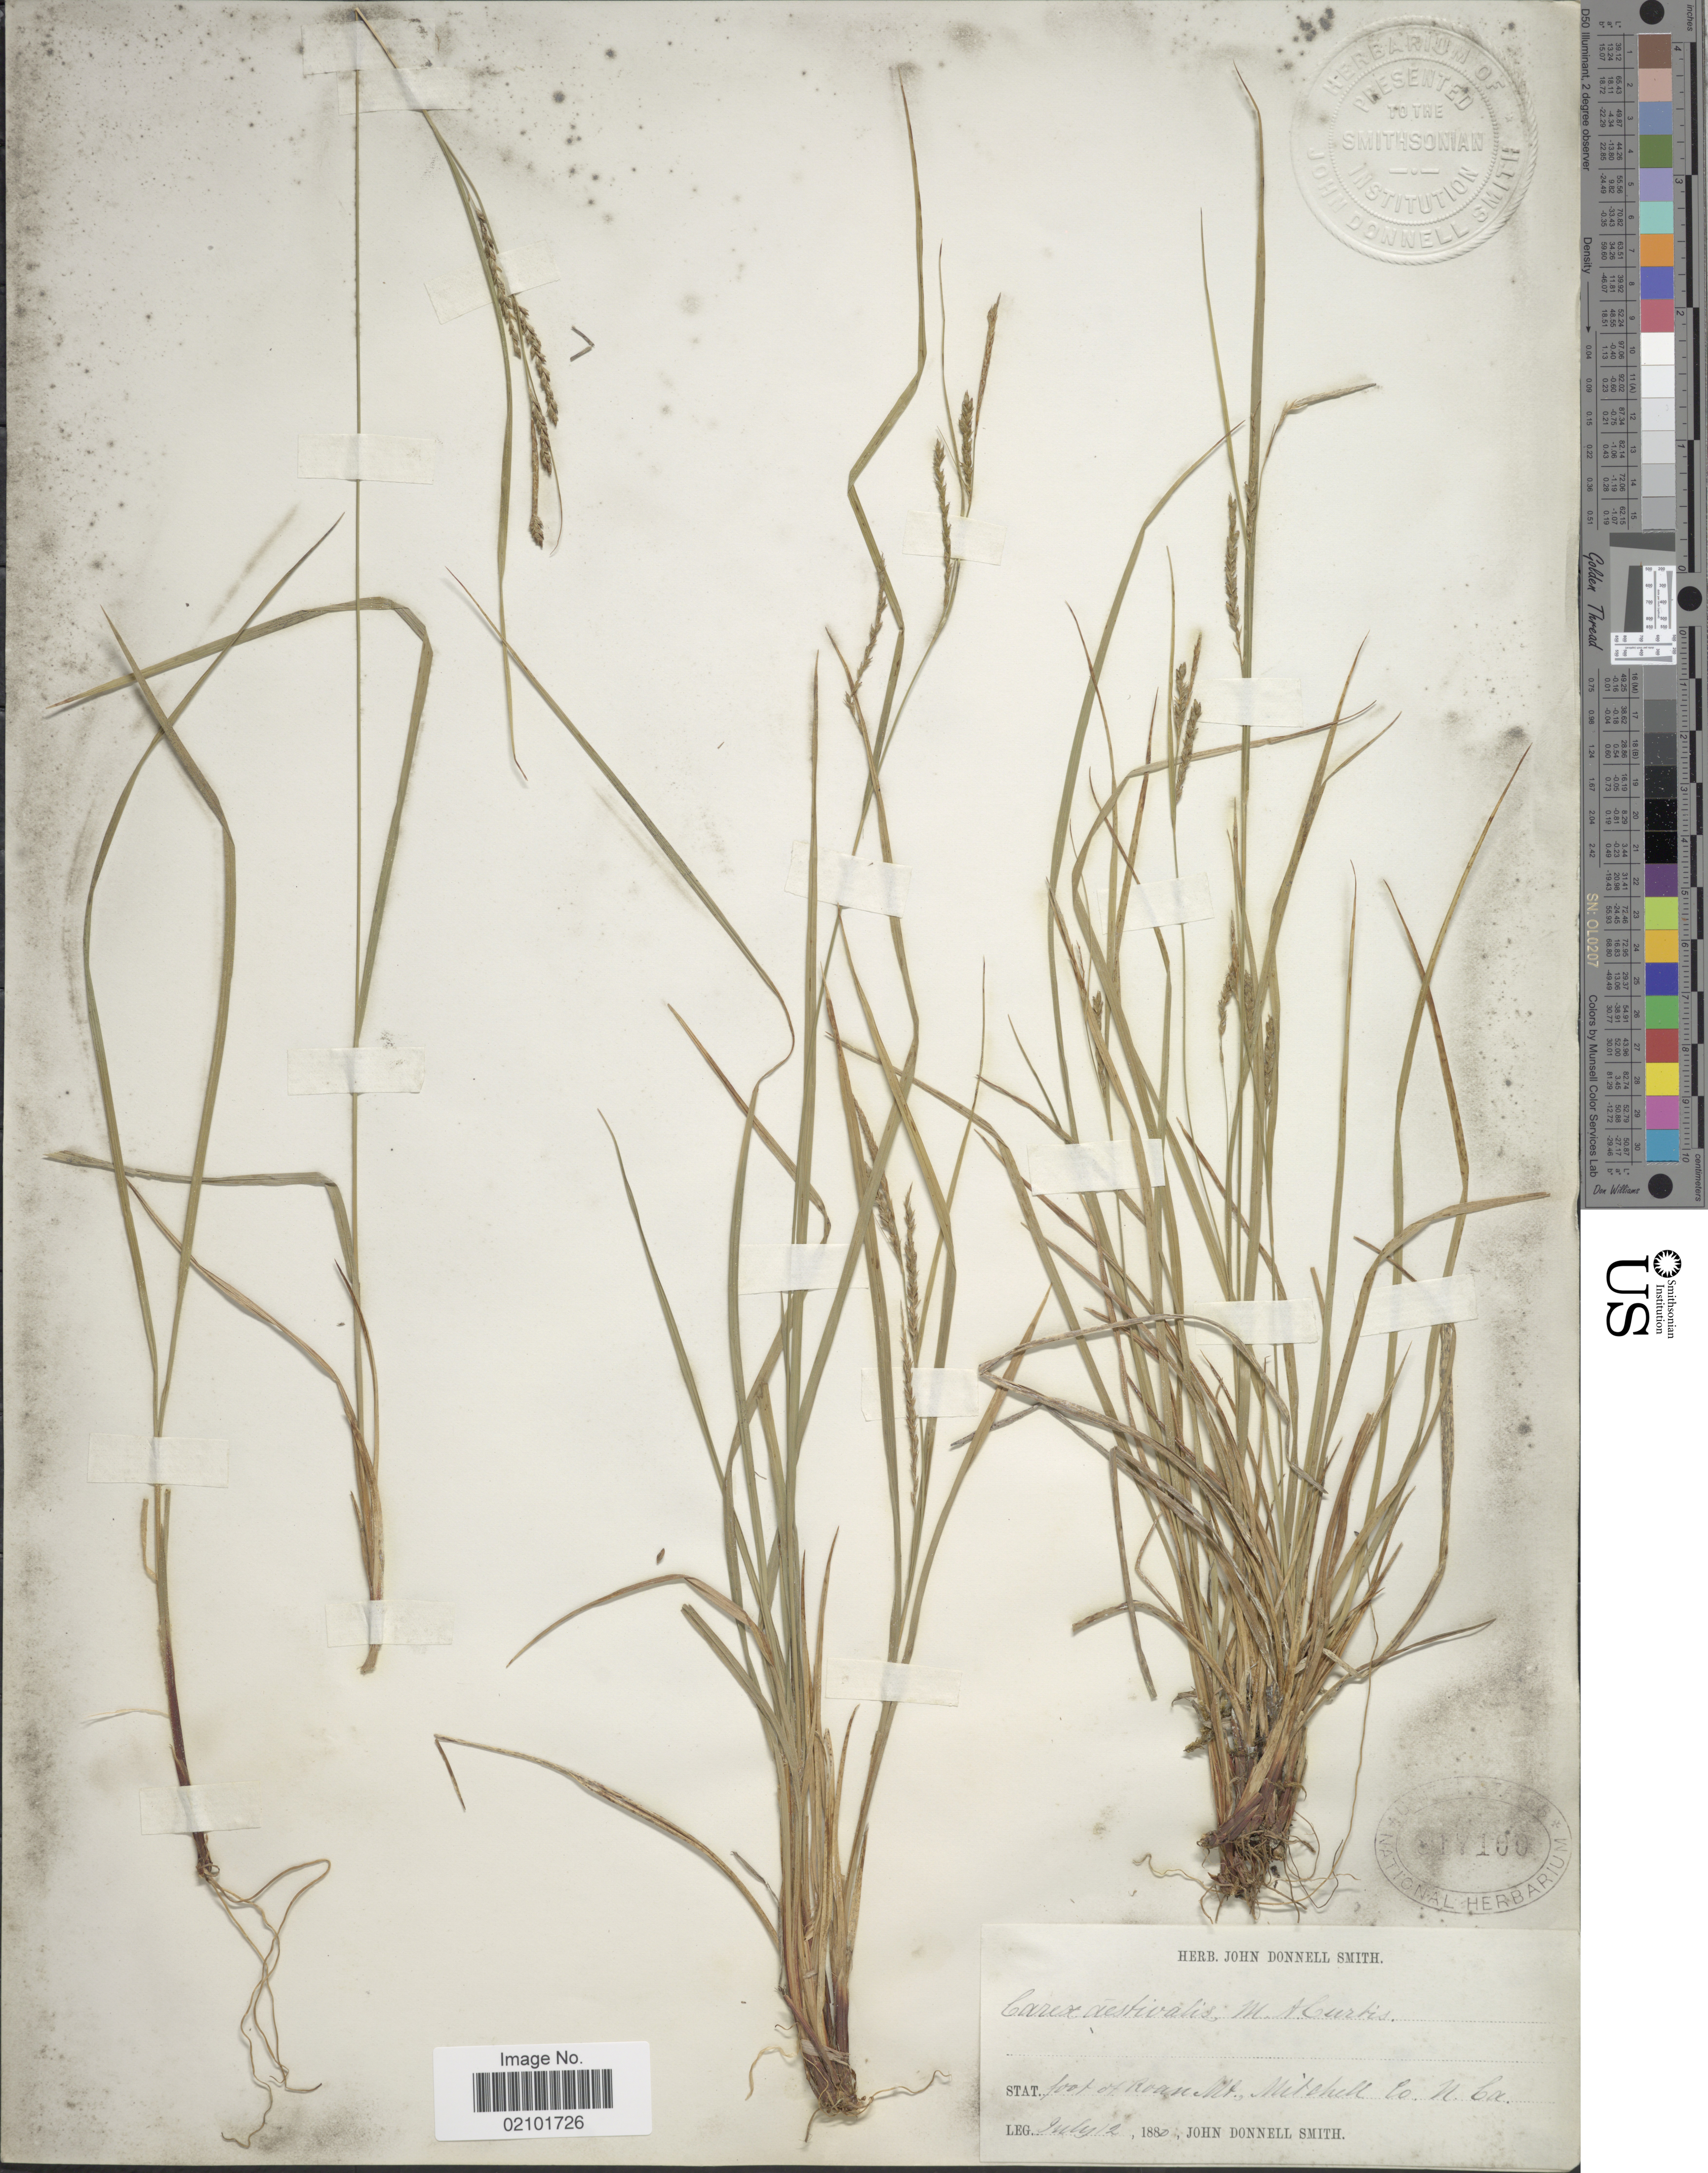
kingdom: Plantae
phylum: Tracheophyta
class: Liliopsida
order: Poales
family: Cyperaceae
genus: Carex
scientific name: Carex aestivalis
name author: M.A. Curtis ex A. Gray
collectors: J. Donnell Smith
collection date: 1880-07-12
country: United States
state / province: North Carolina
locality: Foot of Roan Mt., Mitchell Co.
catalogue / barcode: US 817100